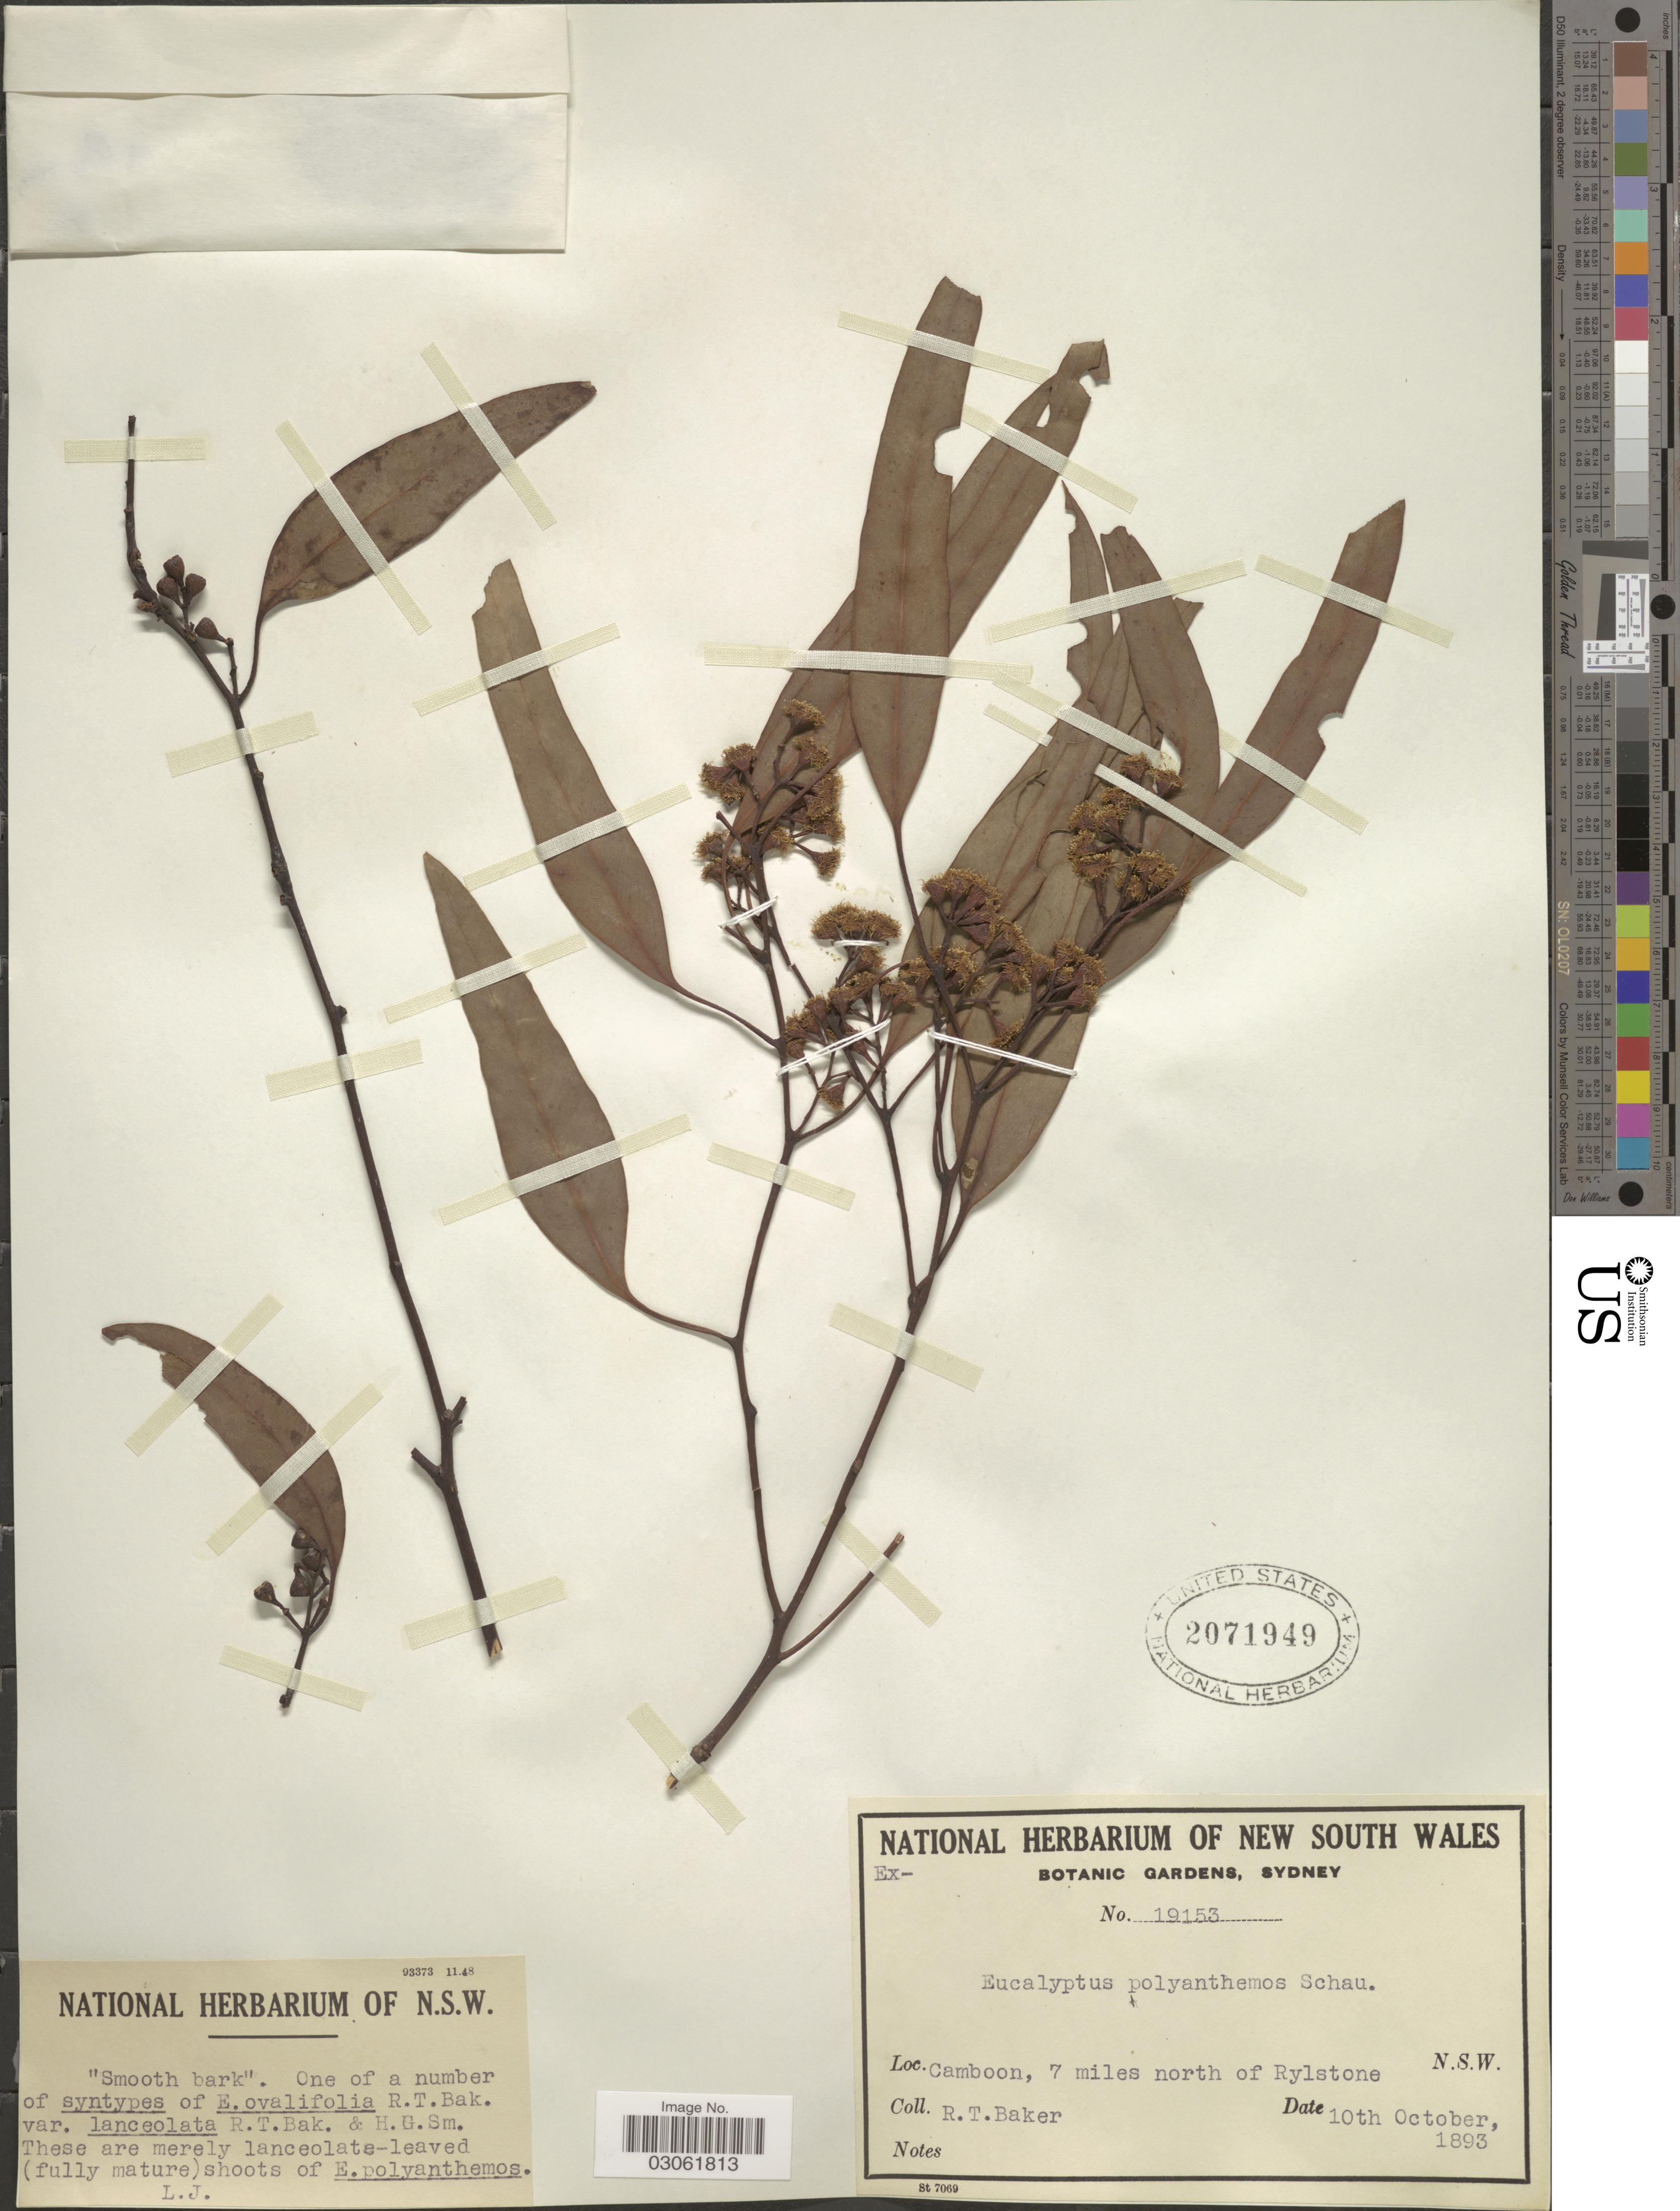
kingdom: Plantae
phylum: Tracheophyta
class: Magnoliopsida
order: Myrtales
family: Myrtaceae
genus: Eucalyptus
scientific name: Eucalyptus polyanthemos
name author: Schauer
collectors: R. T. Baker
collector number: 19153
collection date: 1893-10-10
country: Australia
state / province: New South Wales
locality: Camboon, 7 miles north of Rylstone.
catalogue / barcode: US 2071949